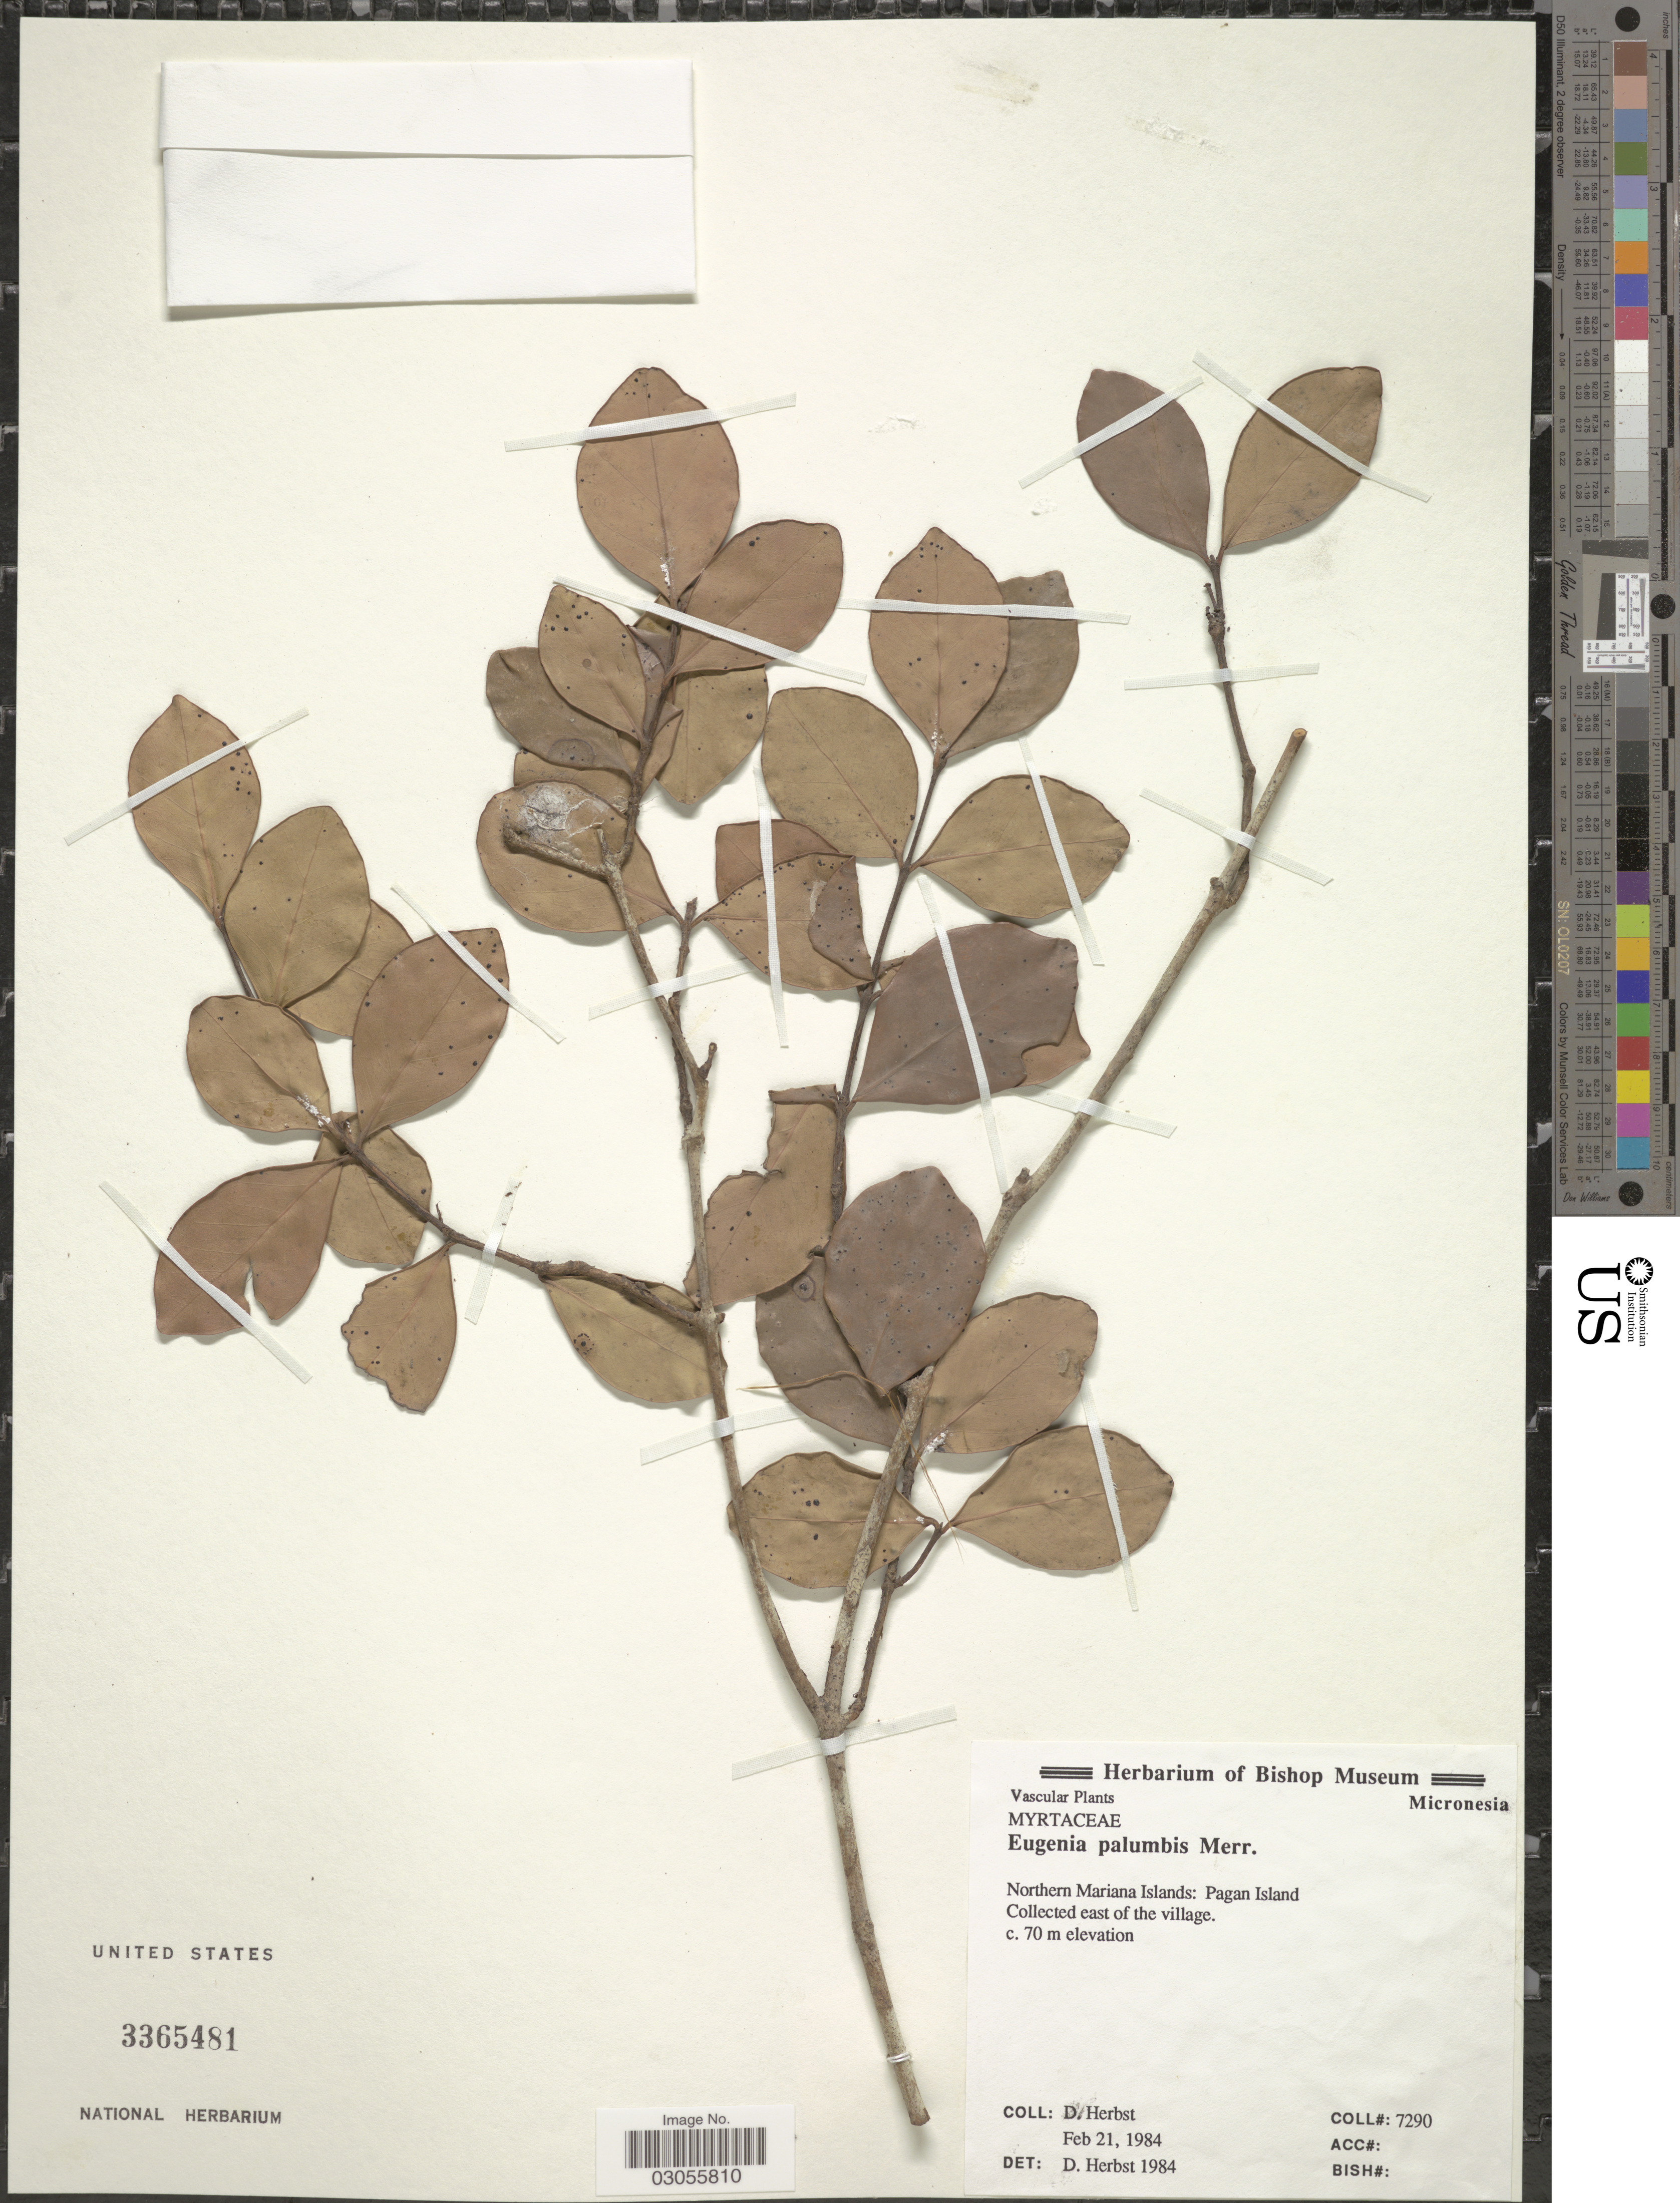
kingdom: Plantae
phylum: Tracheophyta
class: Magnoliopsida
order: Myrtales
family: Myrtaceae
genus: Eugenia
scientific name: Eugenia palumbis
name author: Merr.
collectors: D. Herbst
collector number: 7290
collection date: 1984-02-21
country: Northern Mariana Islands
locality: Pagan Island. East of the village.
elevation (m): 70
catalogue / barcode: US 3365481